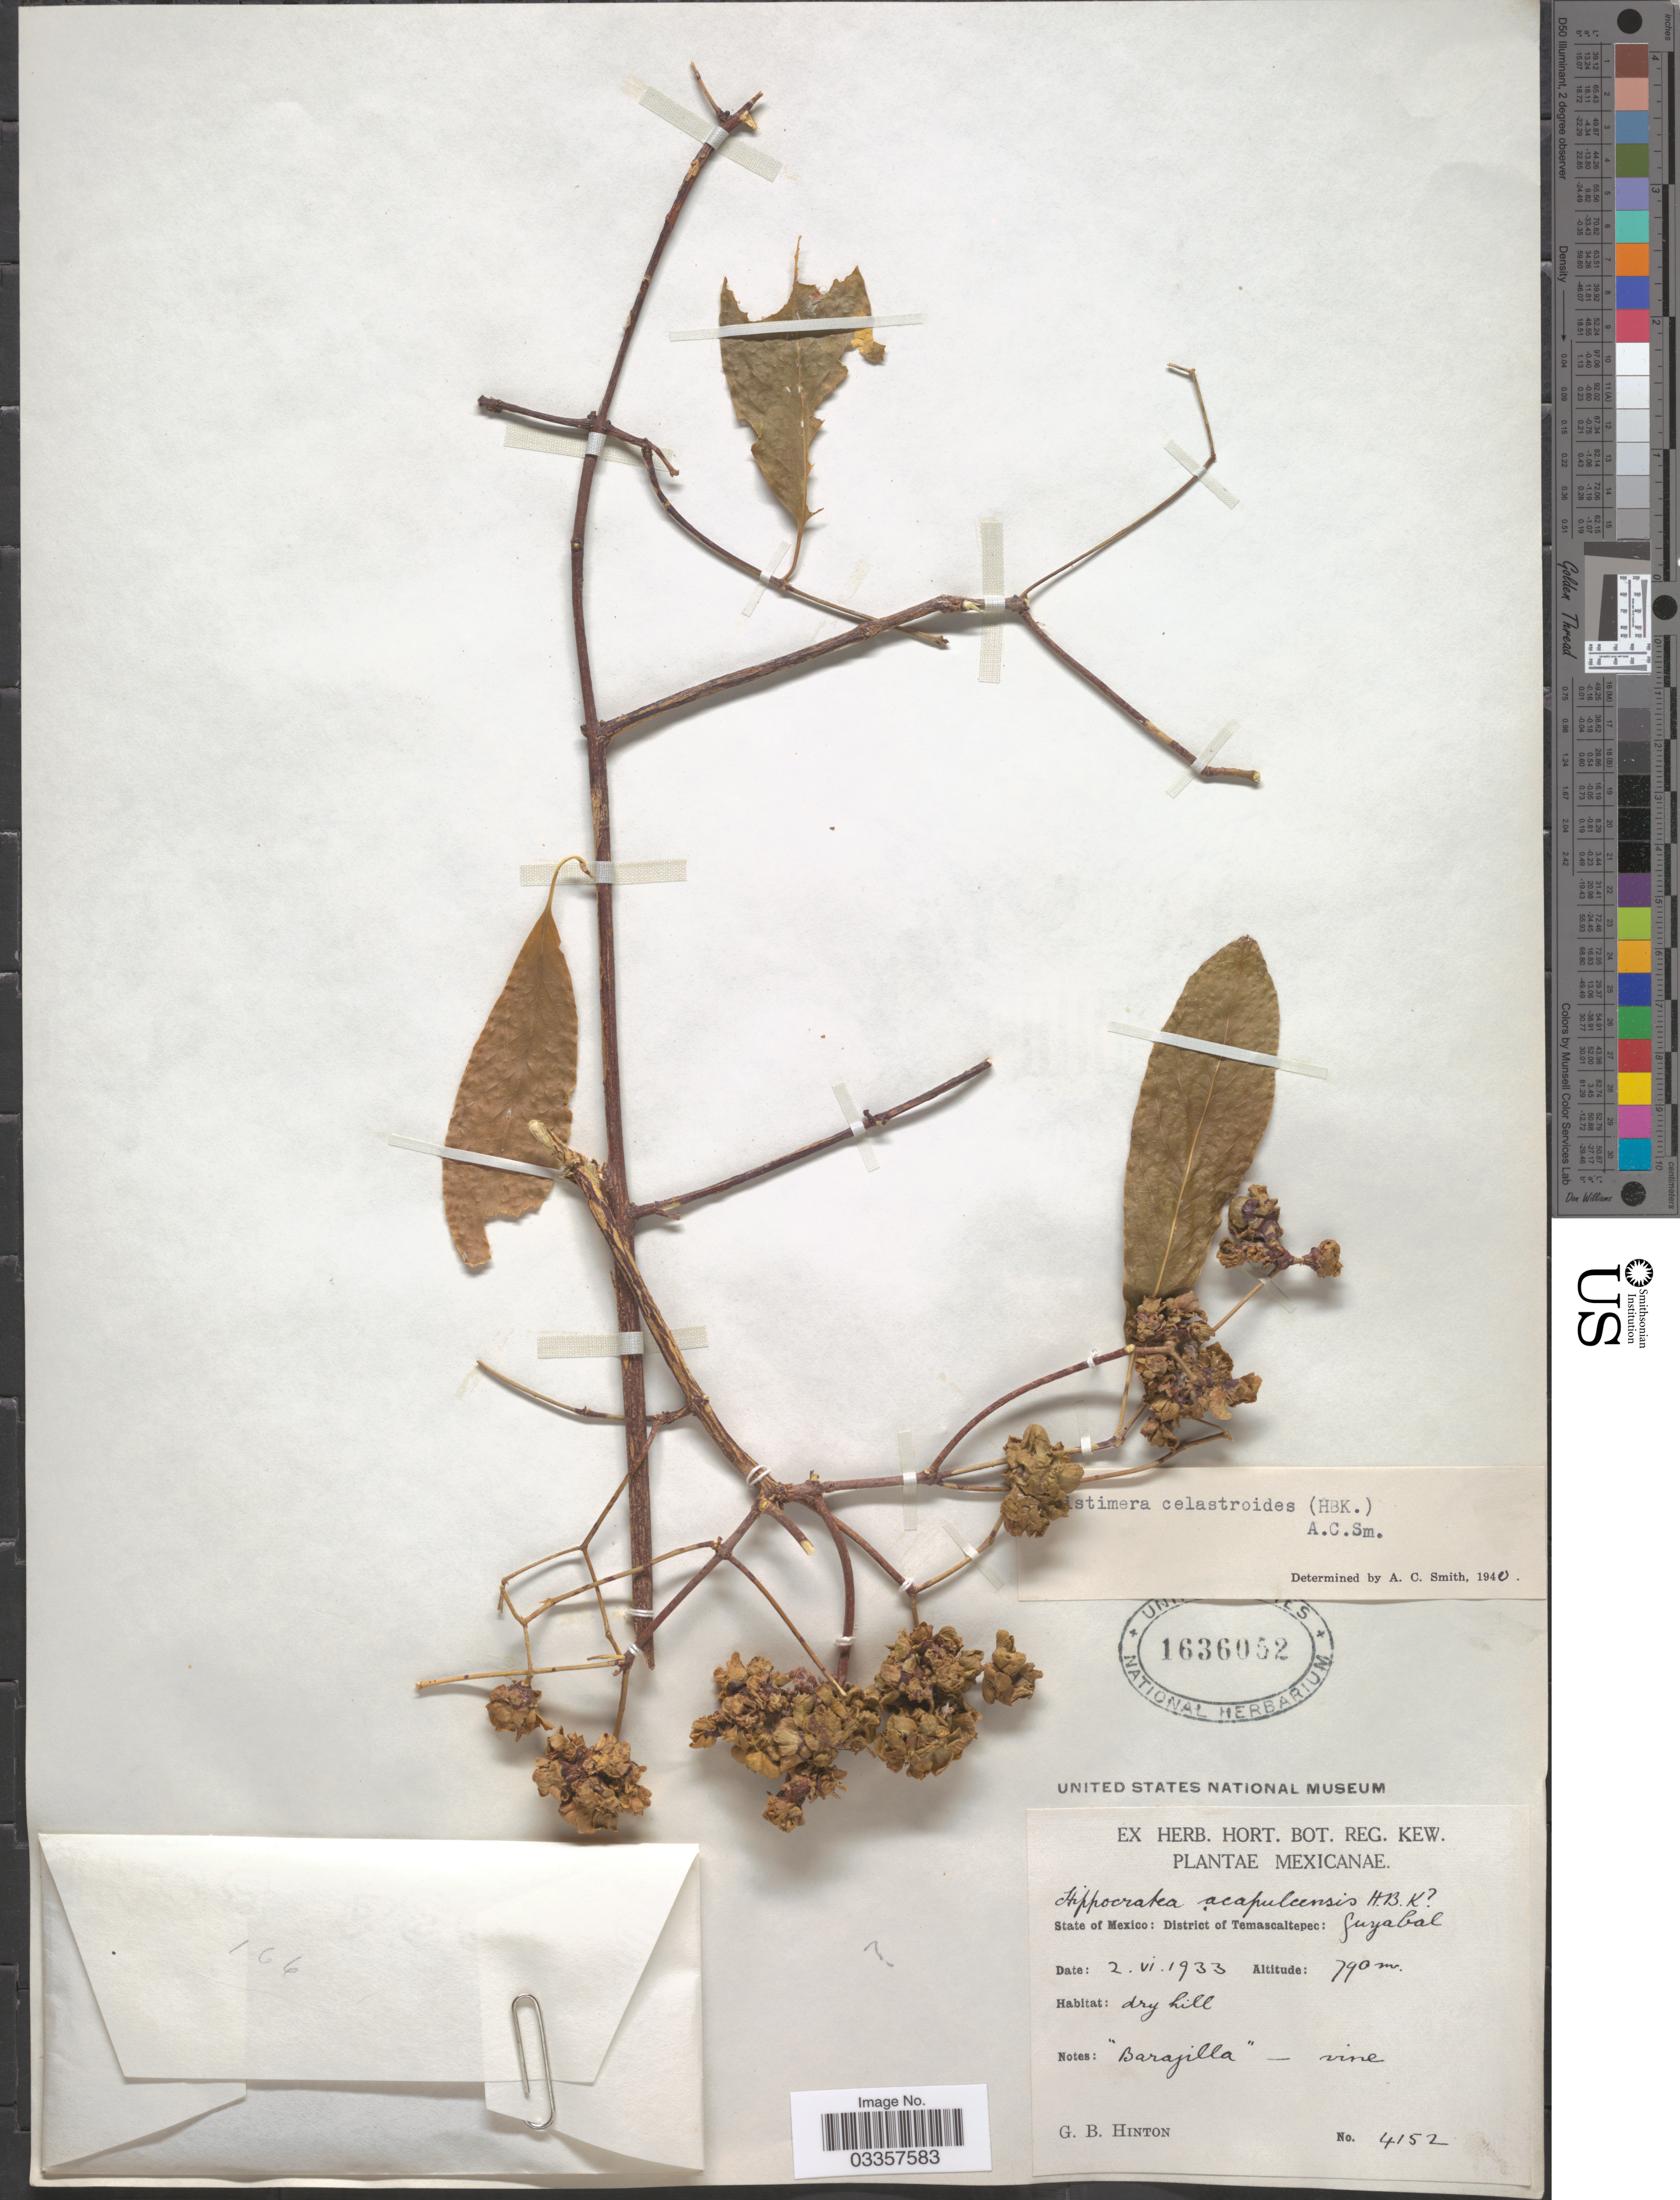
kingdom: Plantae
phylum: Tracheophyta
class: Magnoliopsida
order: Celastrales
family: Celastraceae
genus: Pristimera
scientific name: Pristimera celastroides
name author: (Kunth) A.C. Sm.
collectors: G. B. Hinton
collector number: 4152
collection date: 1933-06-02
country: Mexico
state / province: México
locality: District of Temascaltepec: Guyabal.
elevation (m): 790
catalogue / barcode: US 1636052